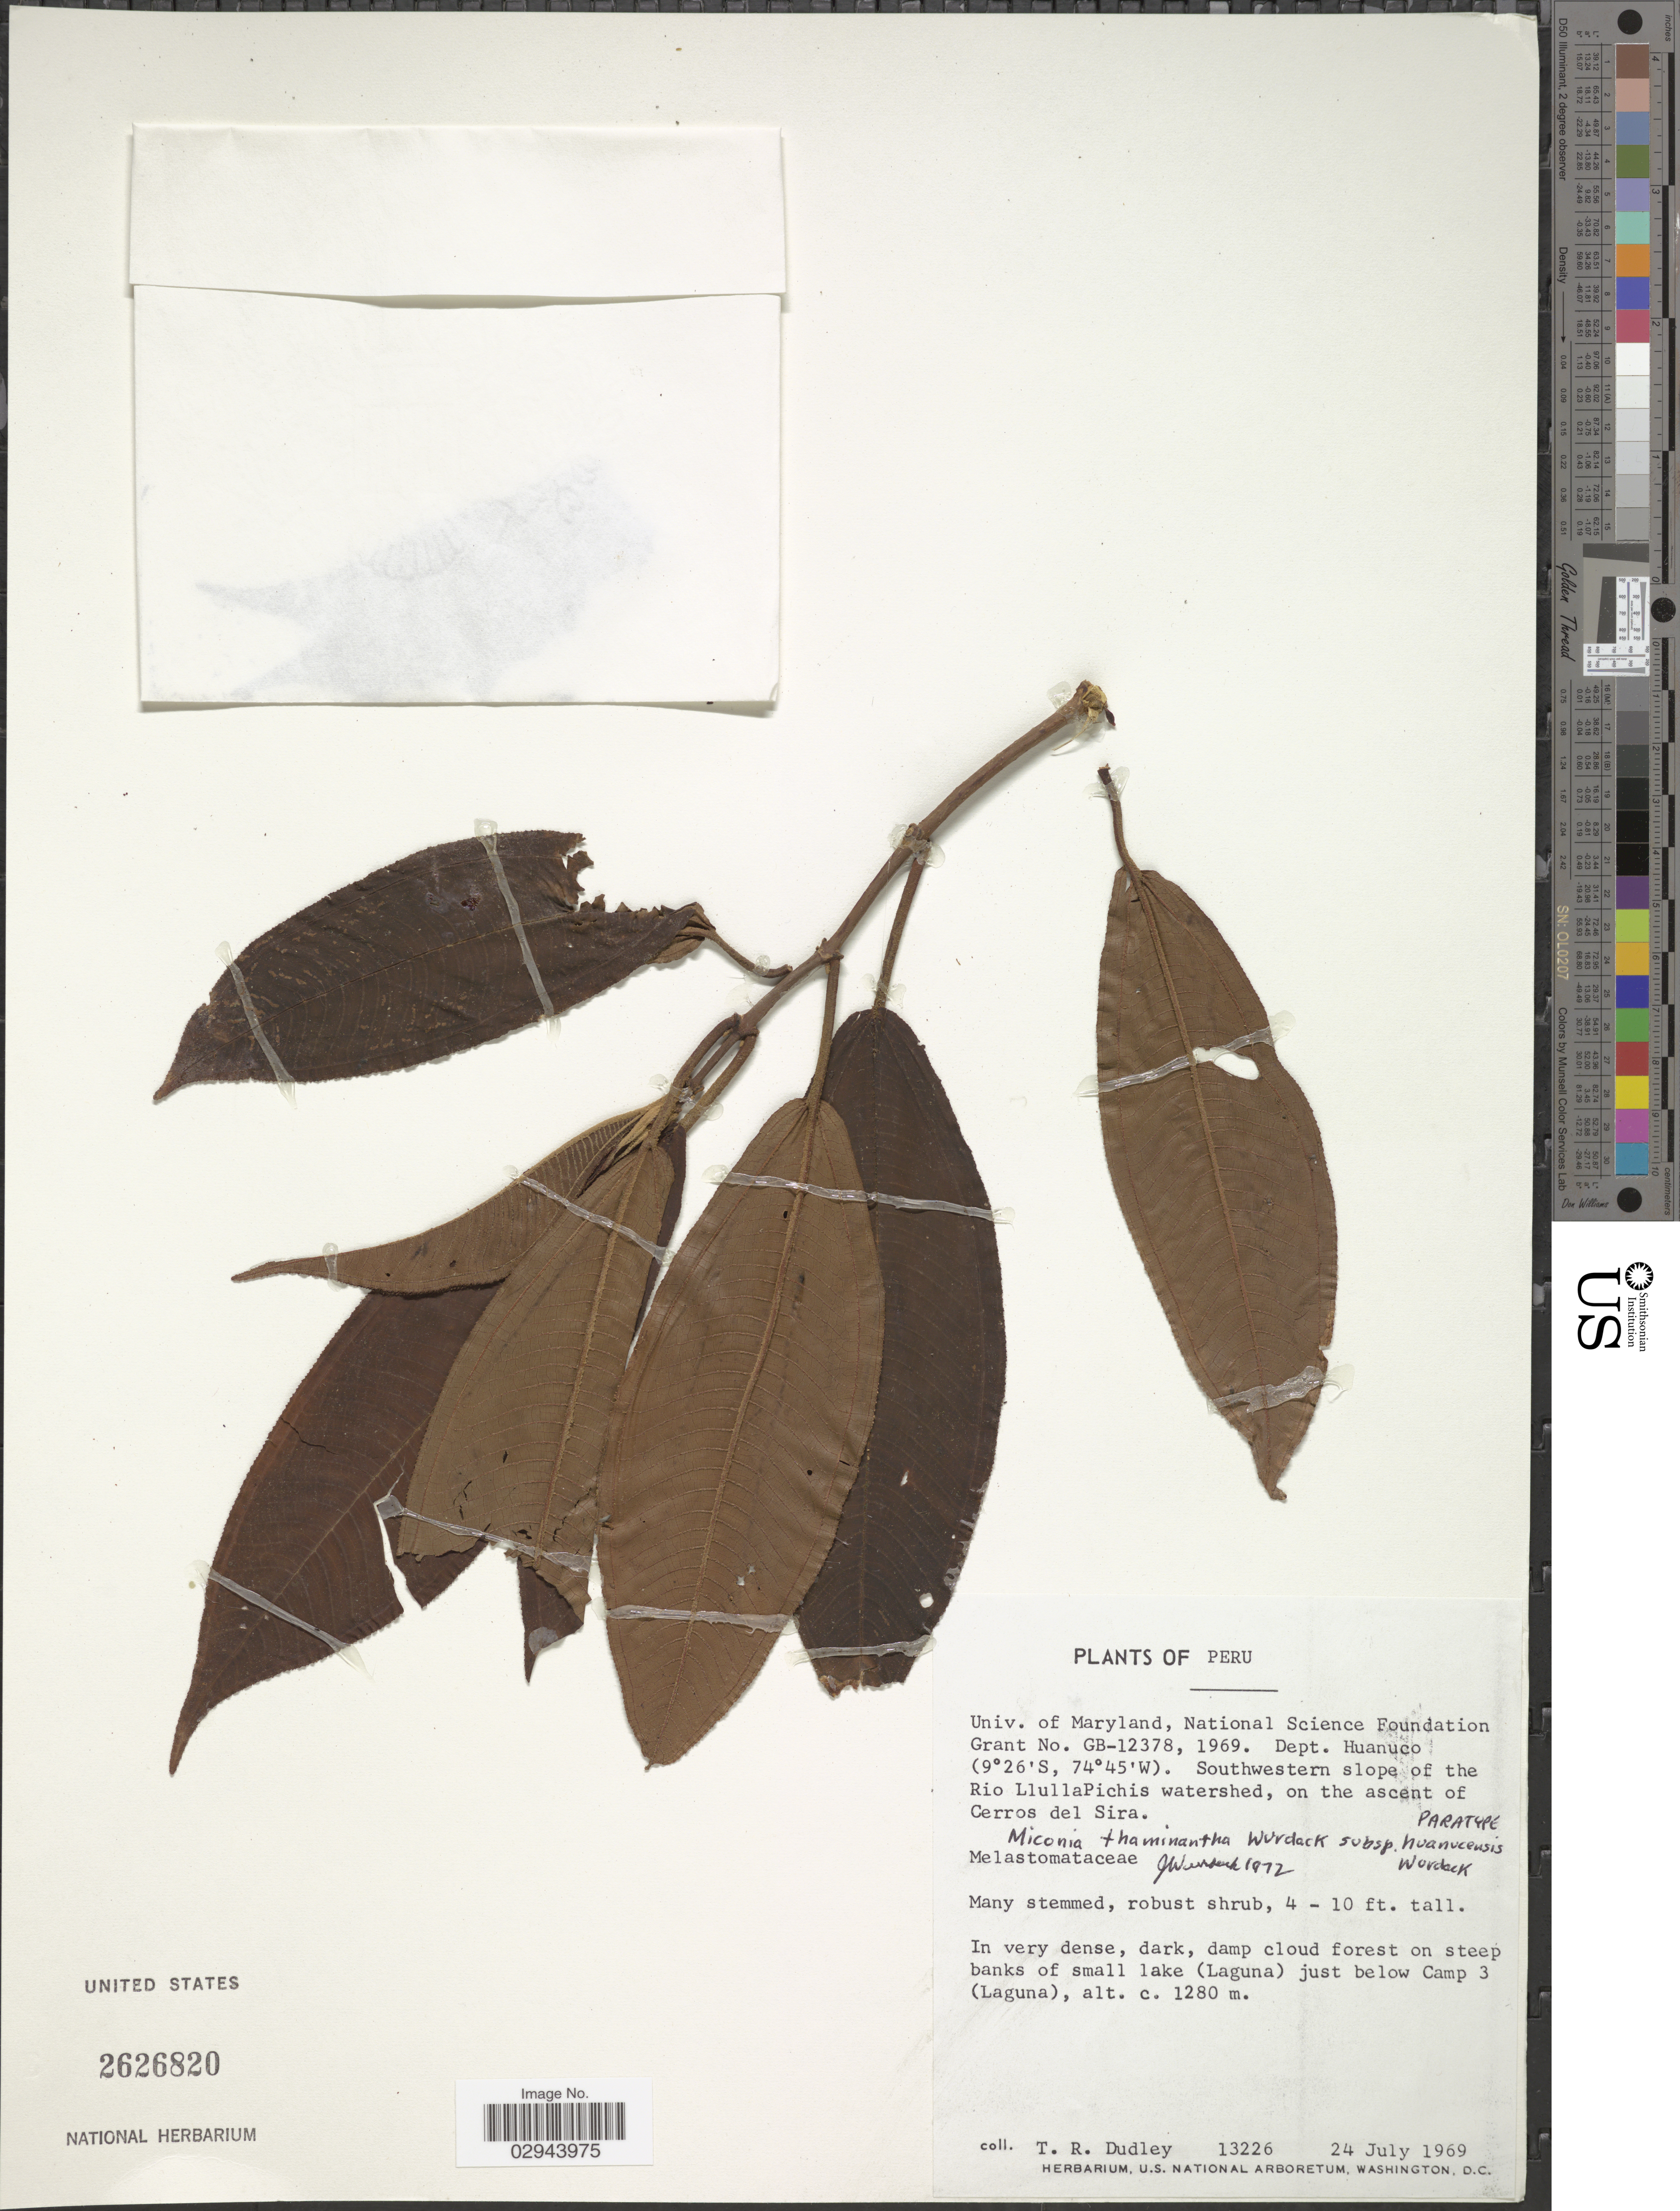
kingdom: Plantae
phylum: Tracheophyta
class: Magnoliopsida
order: Myrtales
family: Melastomataceae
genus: Miconia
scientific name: Miconia thaminantha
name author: Wurdack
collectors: T. R. Dudley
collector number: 13226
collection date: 1969-07-24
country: Peru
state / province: Huánuco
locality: Dept. Huanuco, Southwestern slope of the Rio LlullaPichis watershed, on the ascent of Cerros del Sira.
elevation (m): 1280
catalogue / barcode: US 2626820